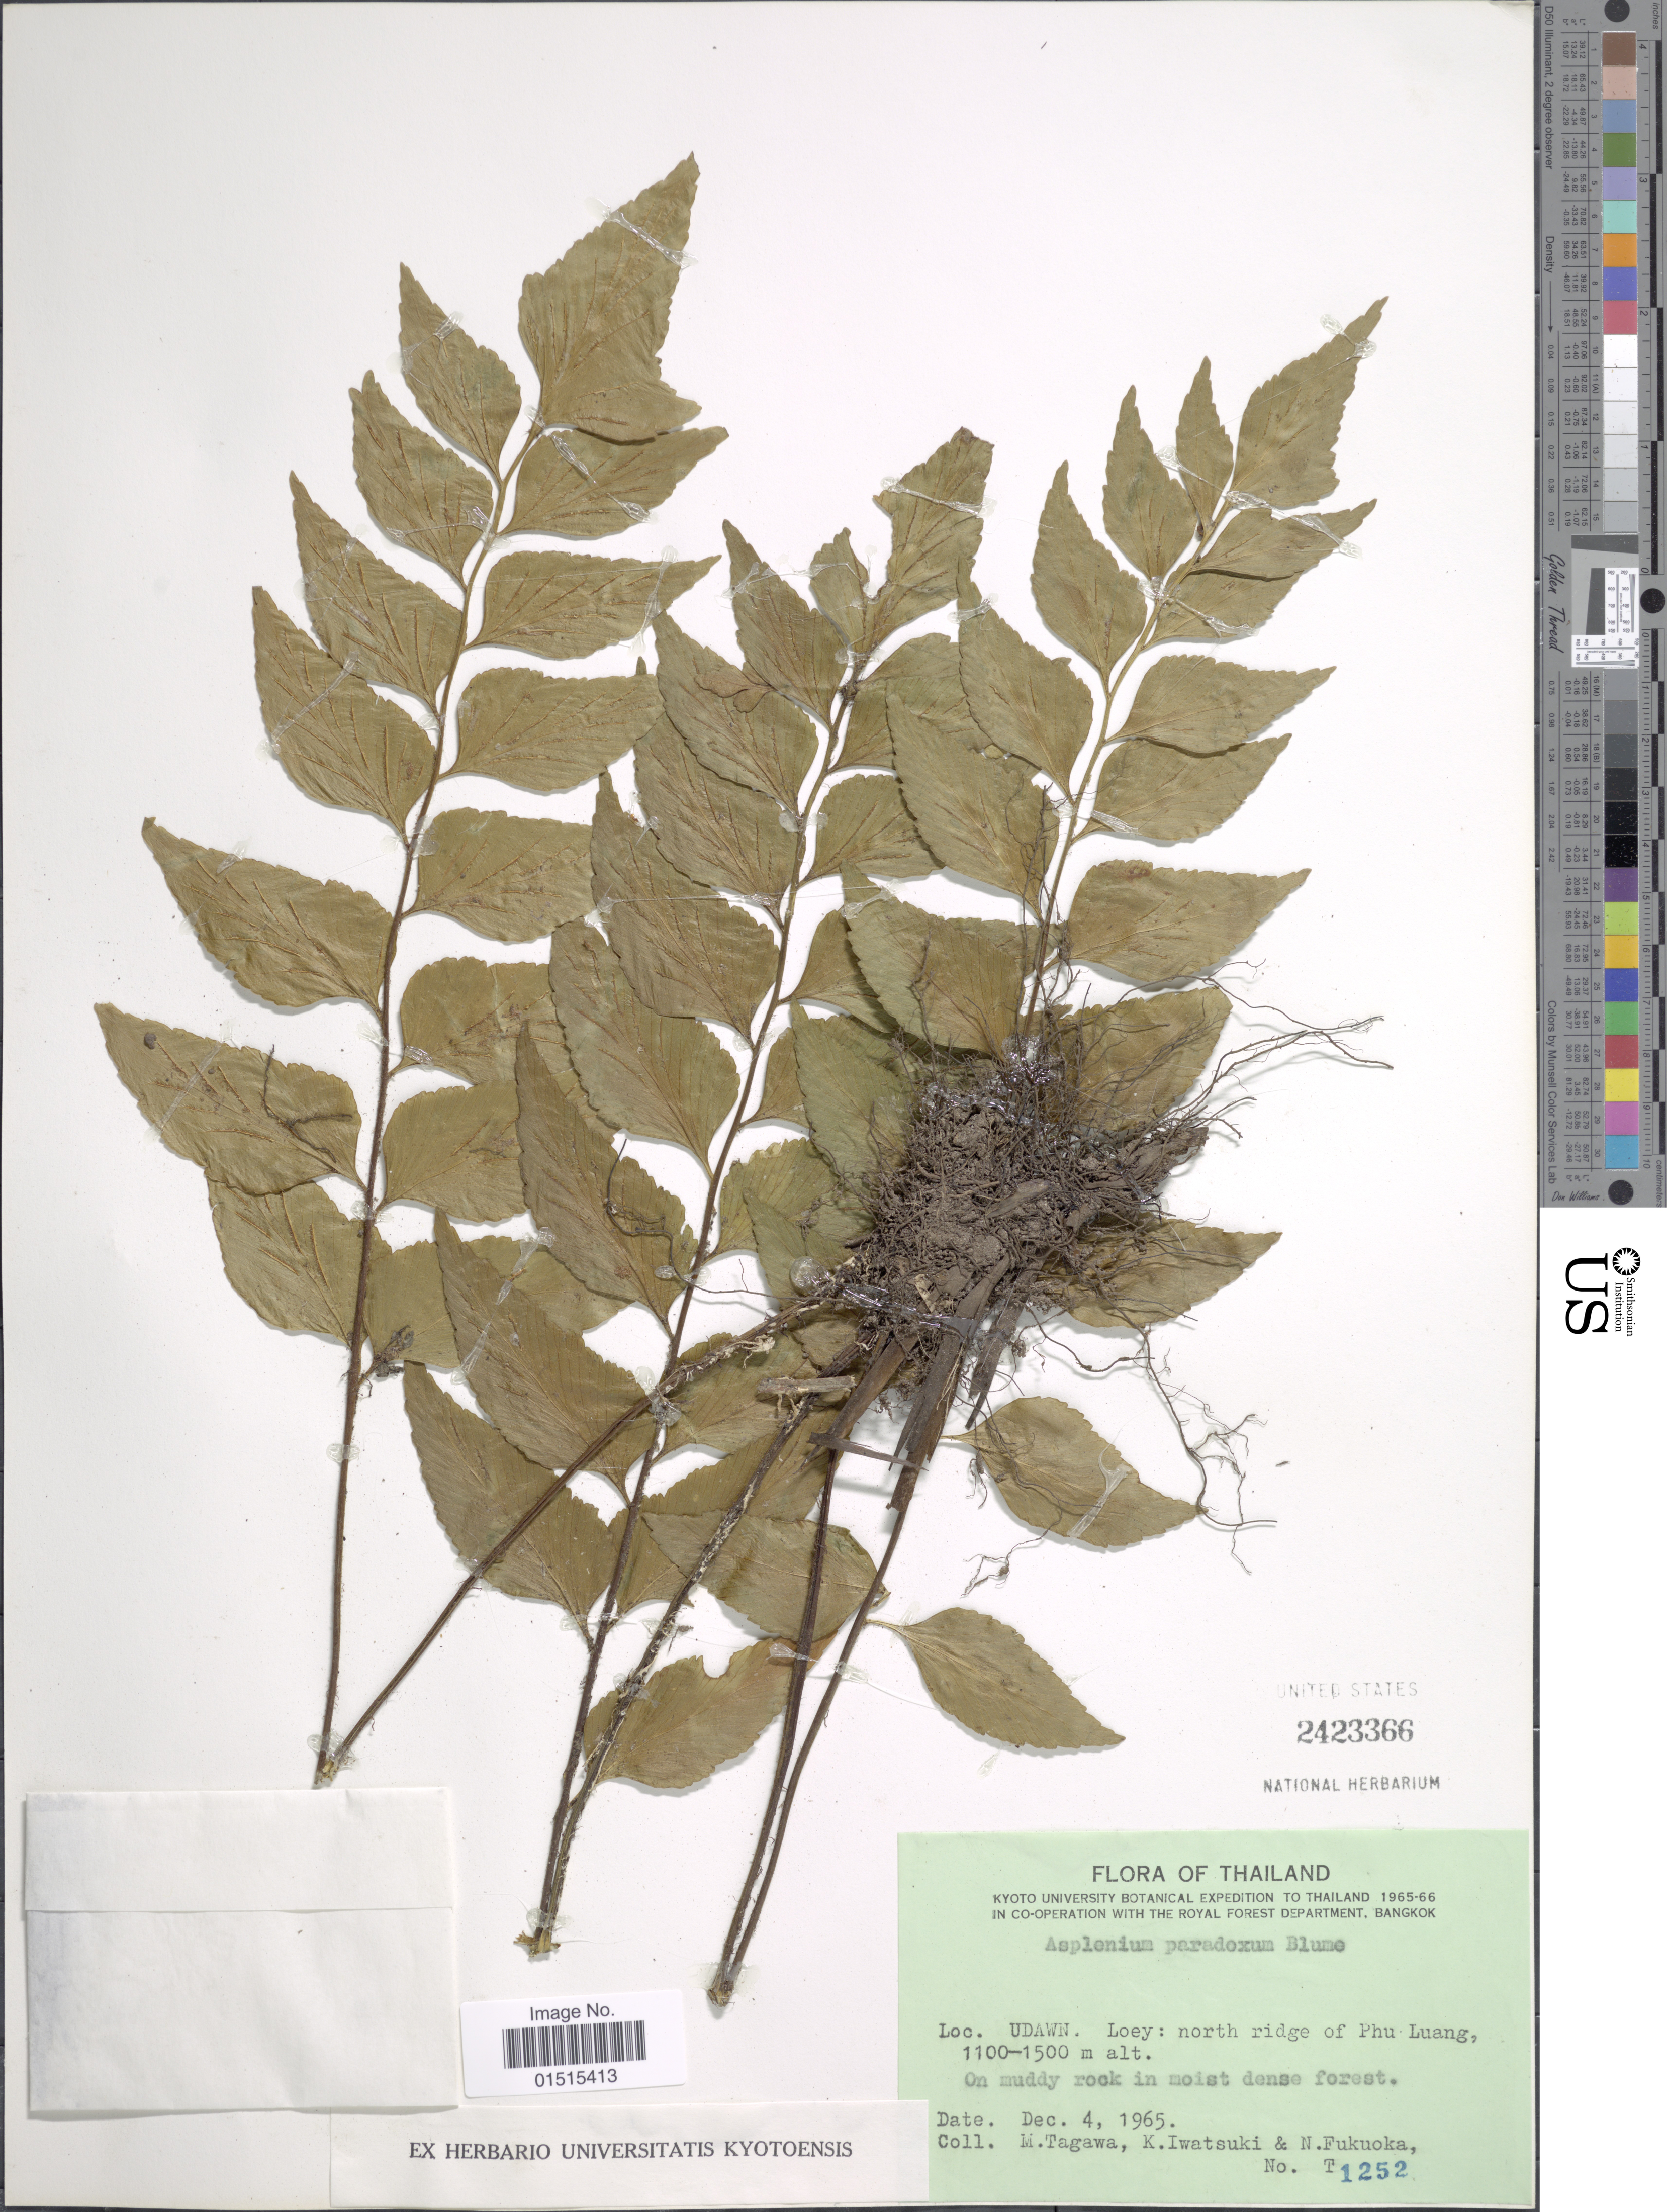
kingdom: Plantae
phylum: Tracheophyta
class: Polypodiopsida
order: Polypodiales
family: Aspleniaceae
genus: Asplenium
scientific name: Asplenium paradoxum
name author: Blume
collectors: M. Tagawa, K. Iwatsuki & N. Fukuoka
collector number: T1252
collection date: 1965-12-04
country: Thailand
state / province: Loei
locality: Udawn, Loey: north ridge of Phu Luang, on muddy rock in moist dense forest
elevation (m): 1100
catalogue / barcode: US 2423366